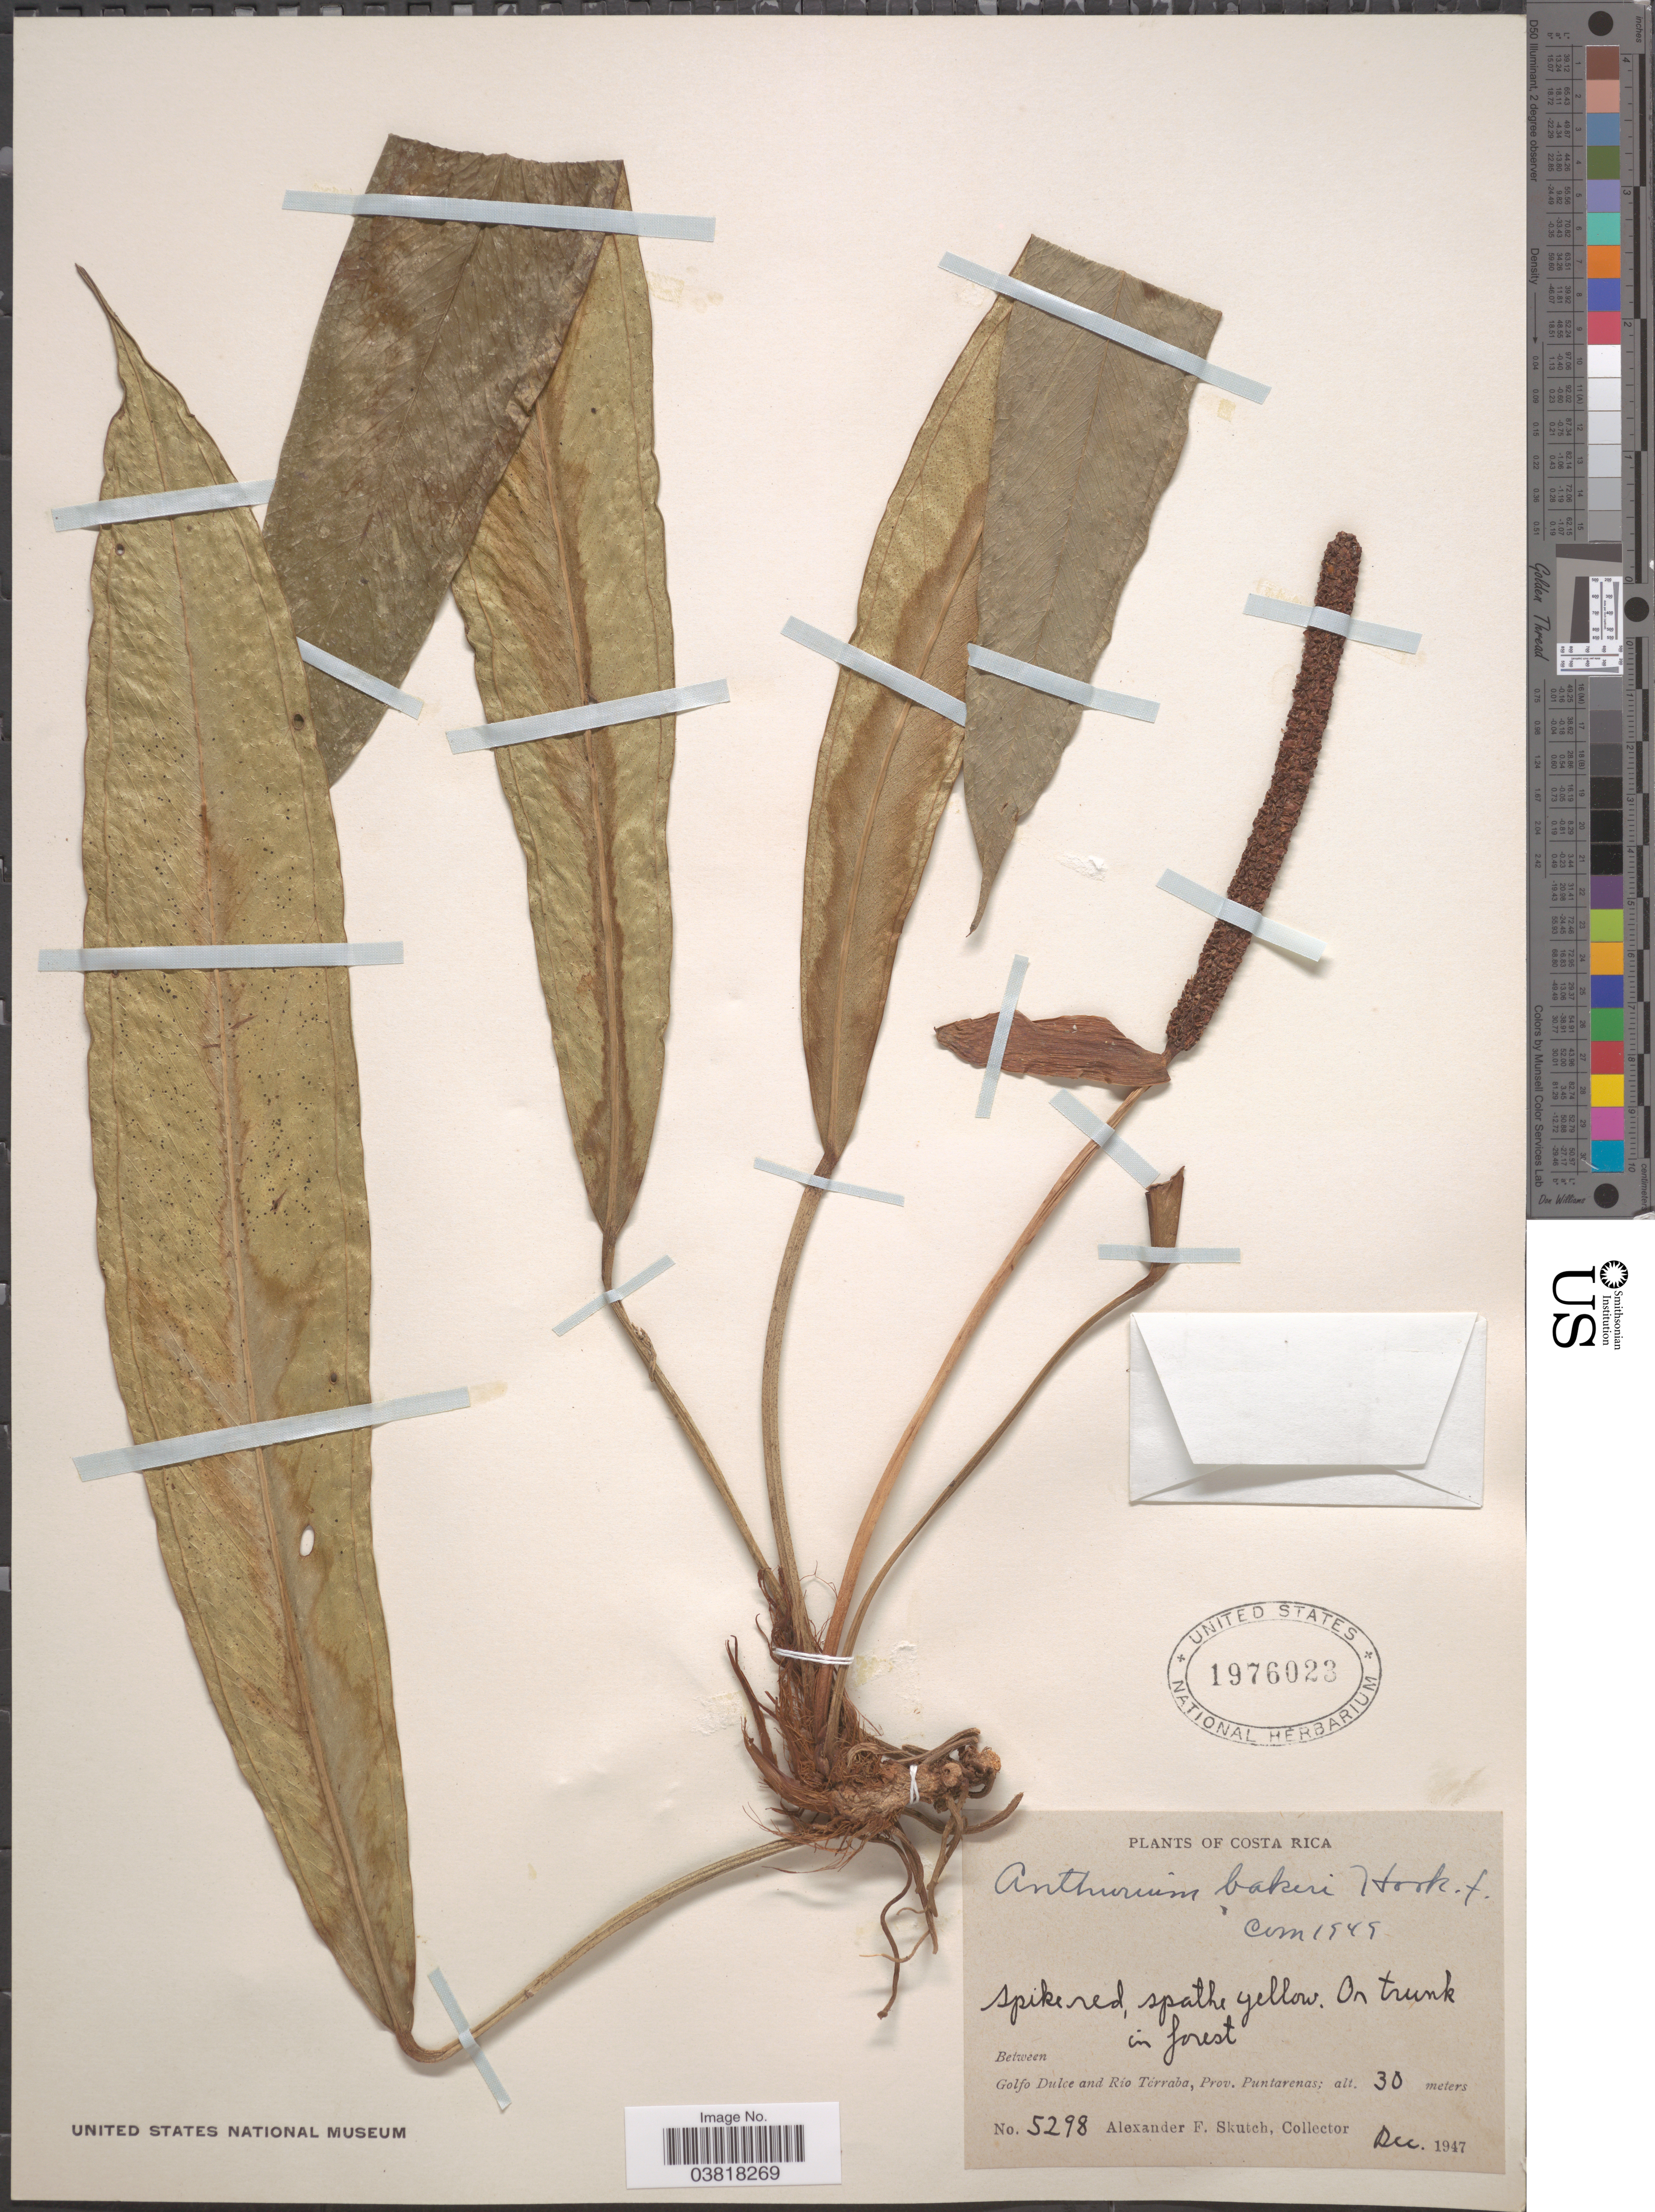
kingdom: Plantae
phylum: Tracheophyta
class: Liliopsida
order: Alismatales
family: Araceae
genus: Anthurium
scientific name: Anthurium bakeri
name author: Hook. f.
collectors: A. F. Skutch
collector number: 5298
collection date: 1947-12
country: Costa Rica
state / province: Puntarenas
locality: Between Golfo Dulce and Río Térraba.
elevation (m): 30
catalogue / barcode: US 1976023